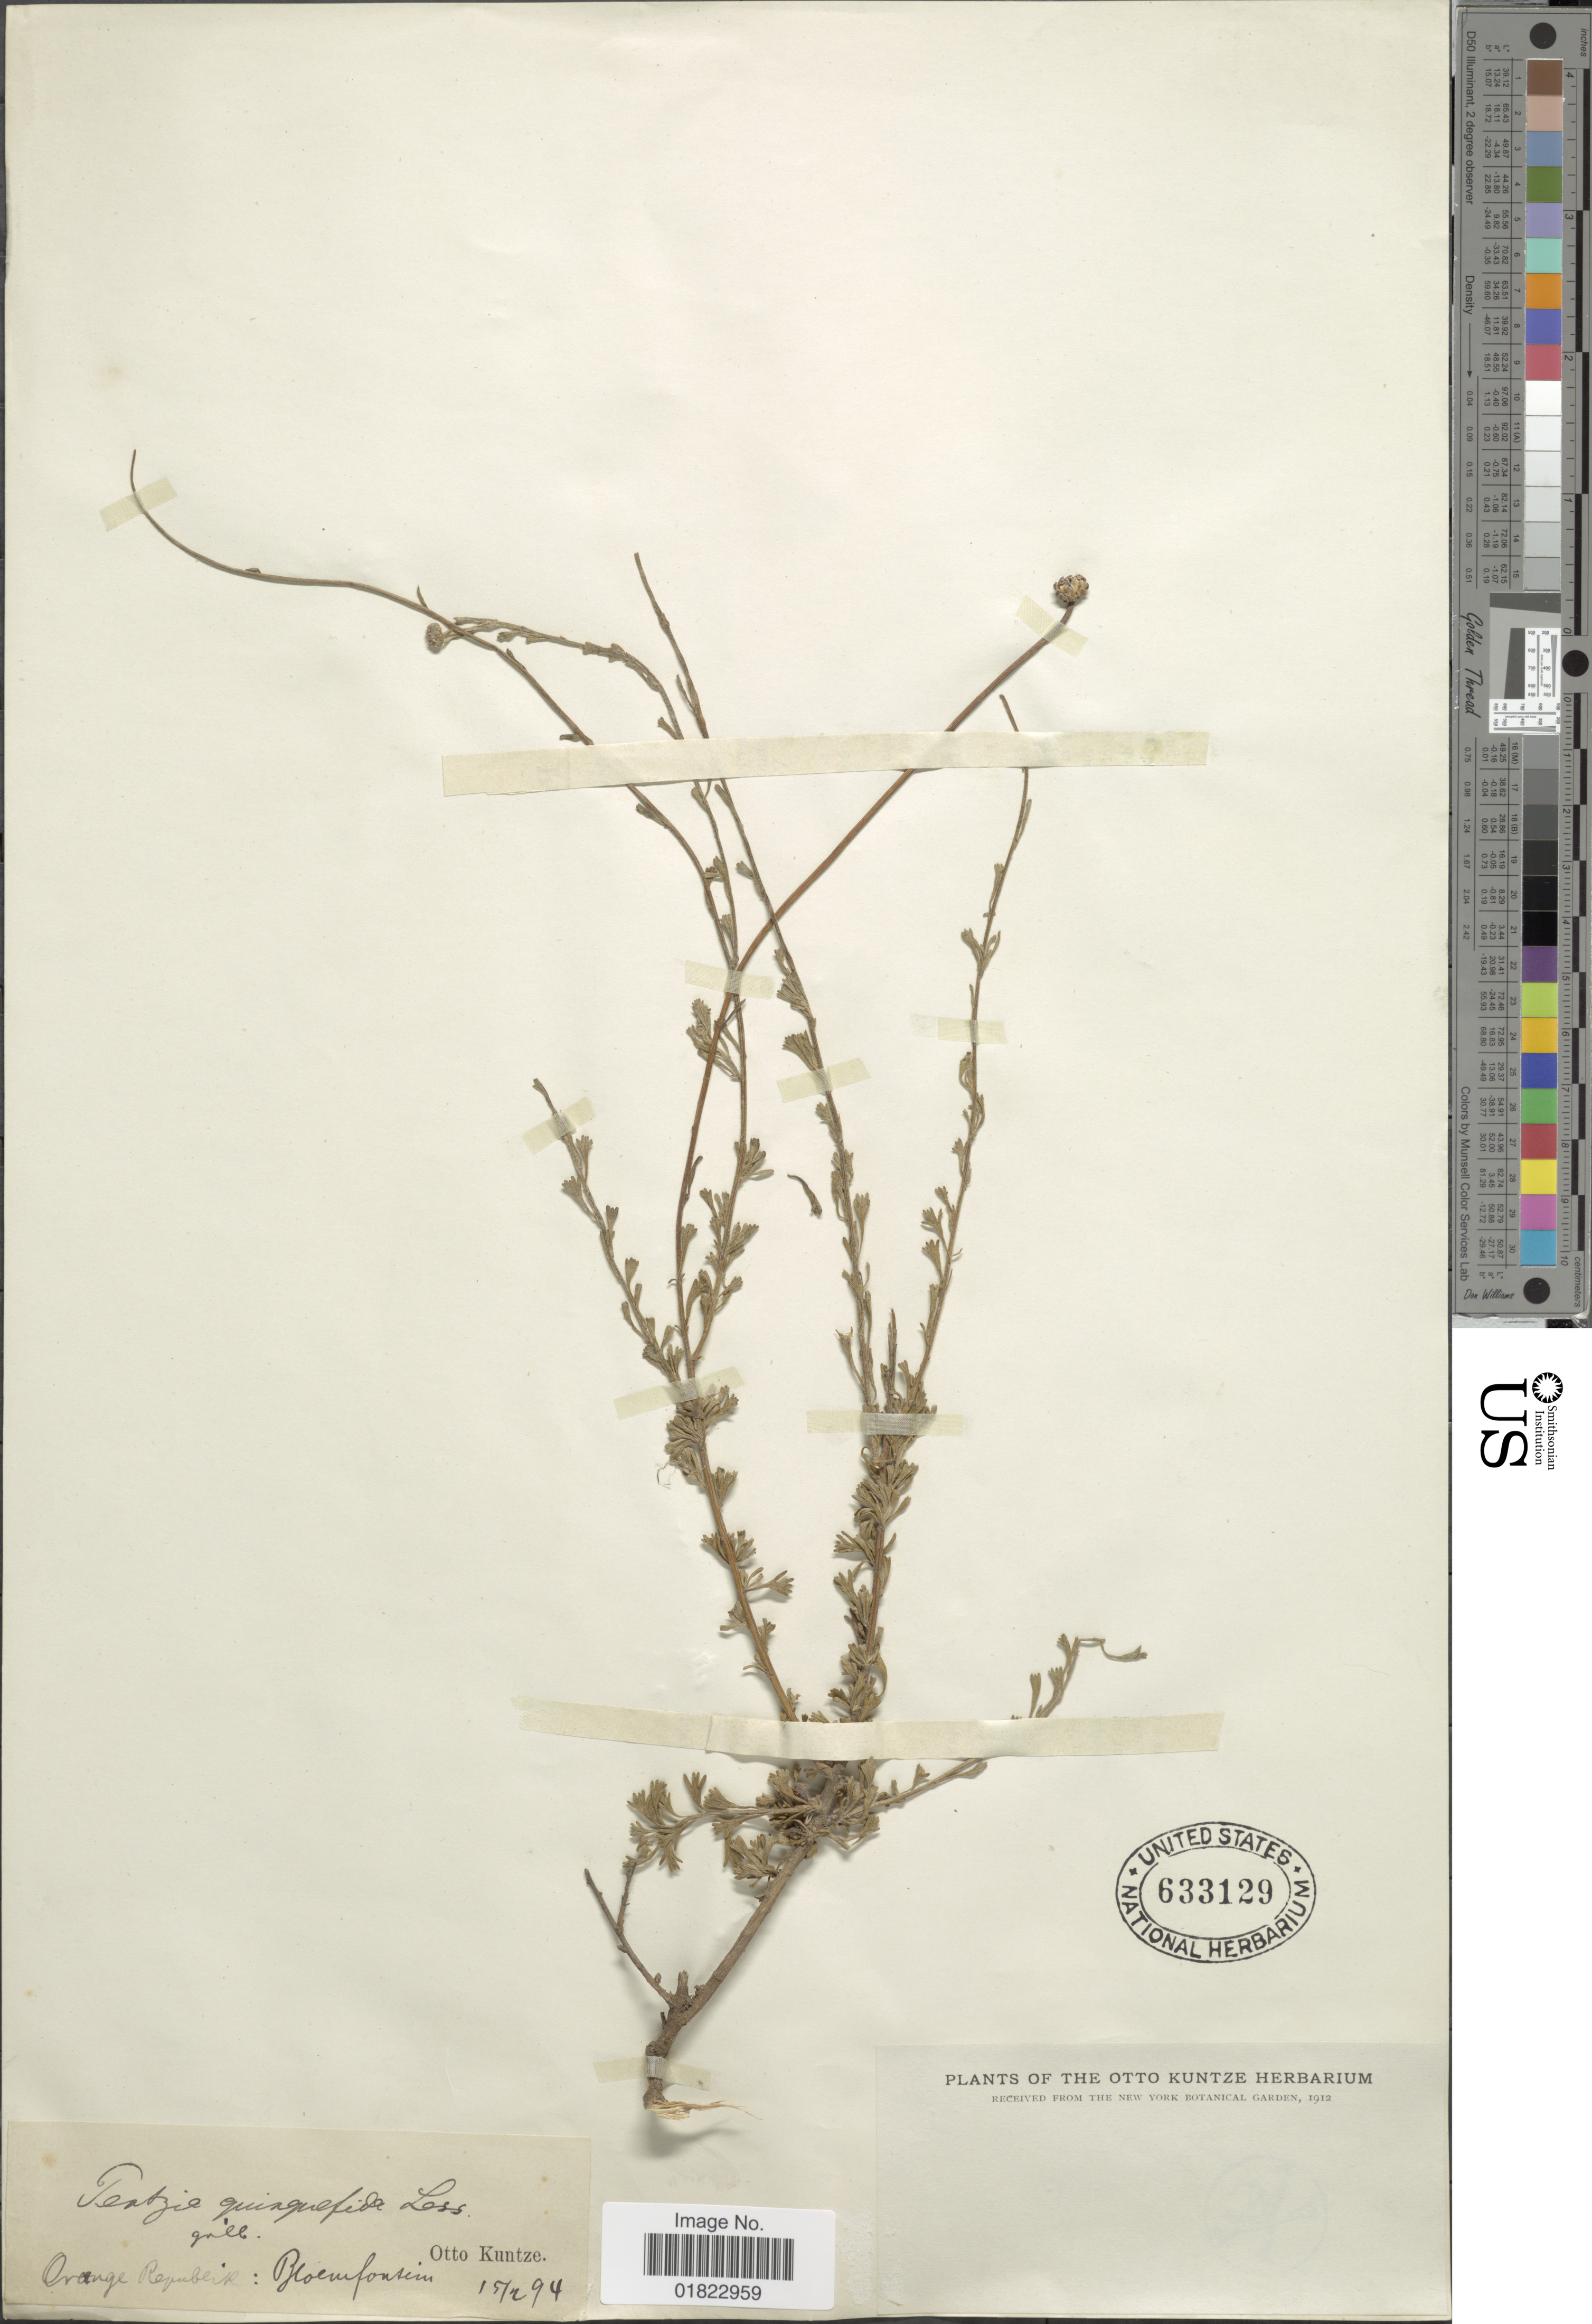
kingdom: Plantae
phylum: Tracheophyta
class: Magnoliopsida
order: Asterales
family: Asteraceae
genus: Pentzia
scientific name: Pentzia quinquefida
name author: Less.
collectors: C.E.O. Kuntze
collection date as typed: Transcribed d/m/y: 15/2/94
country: South Africa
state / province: Free State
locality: Bloemfontein.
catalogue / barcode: US 633129